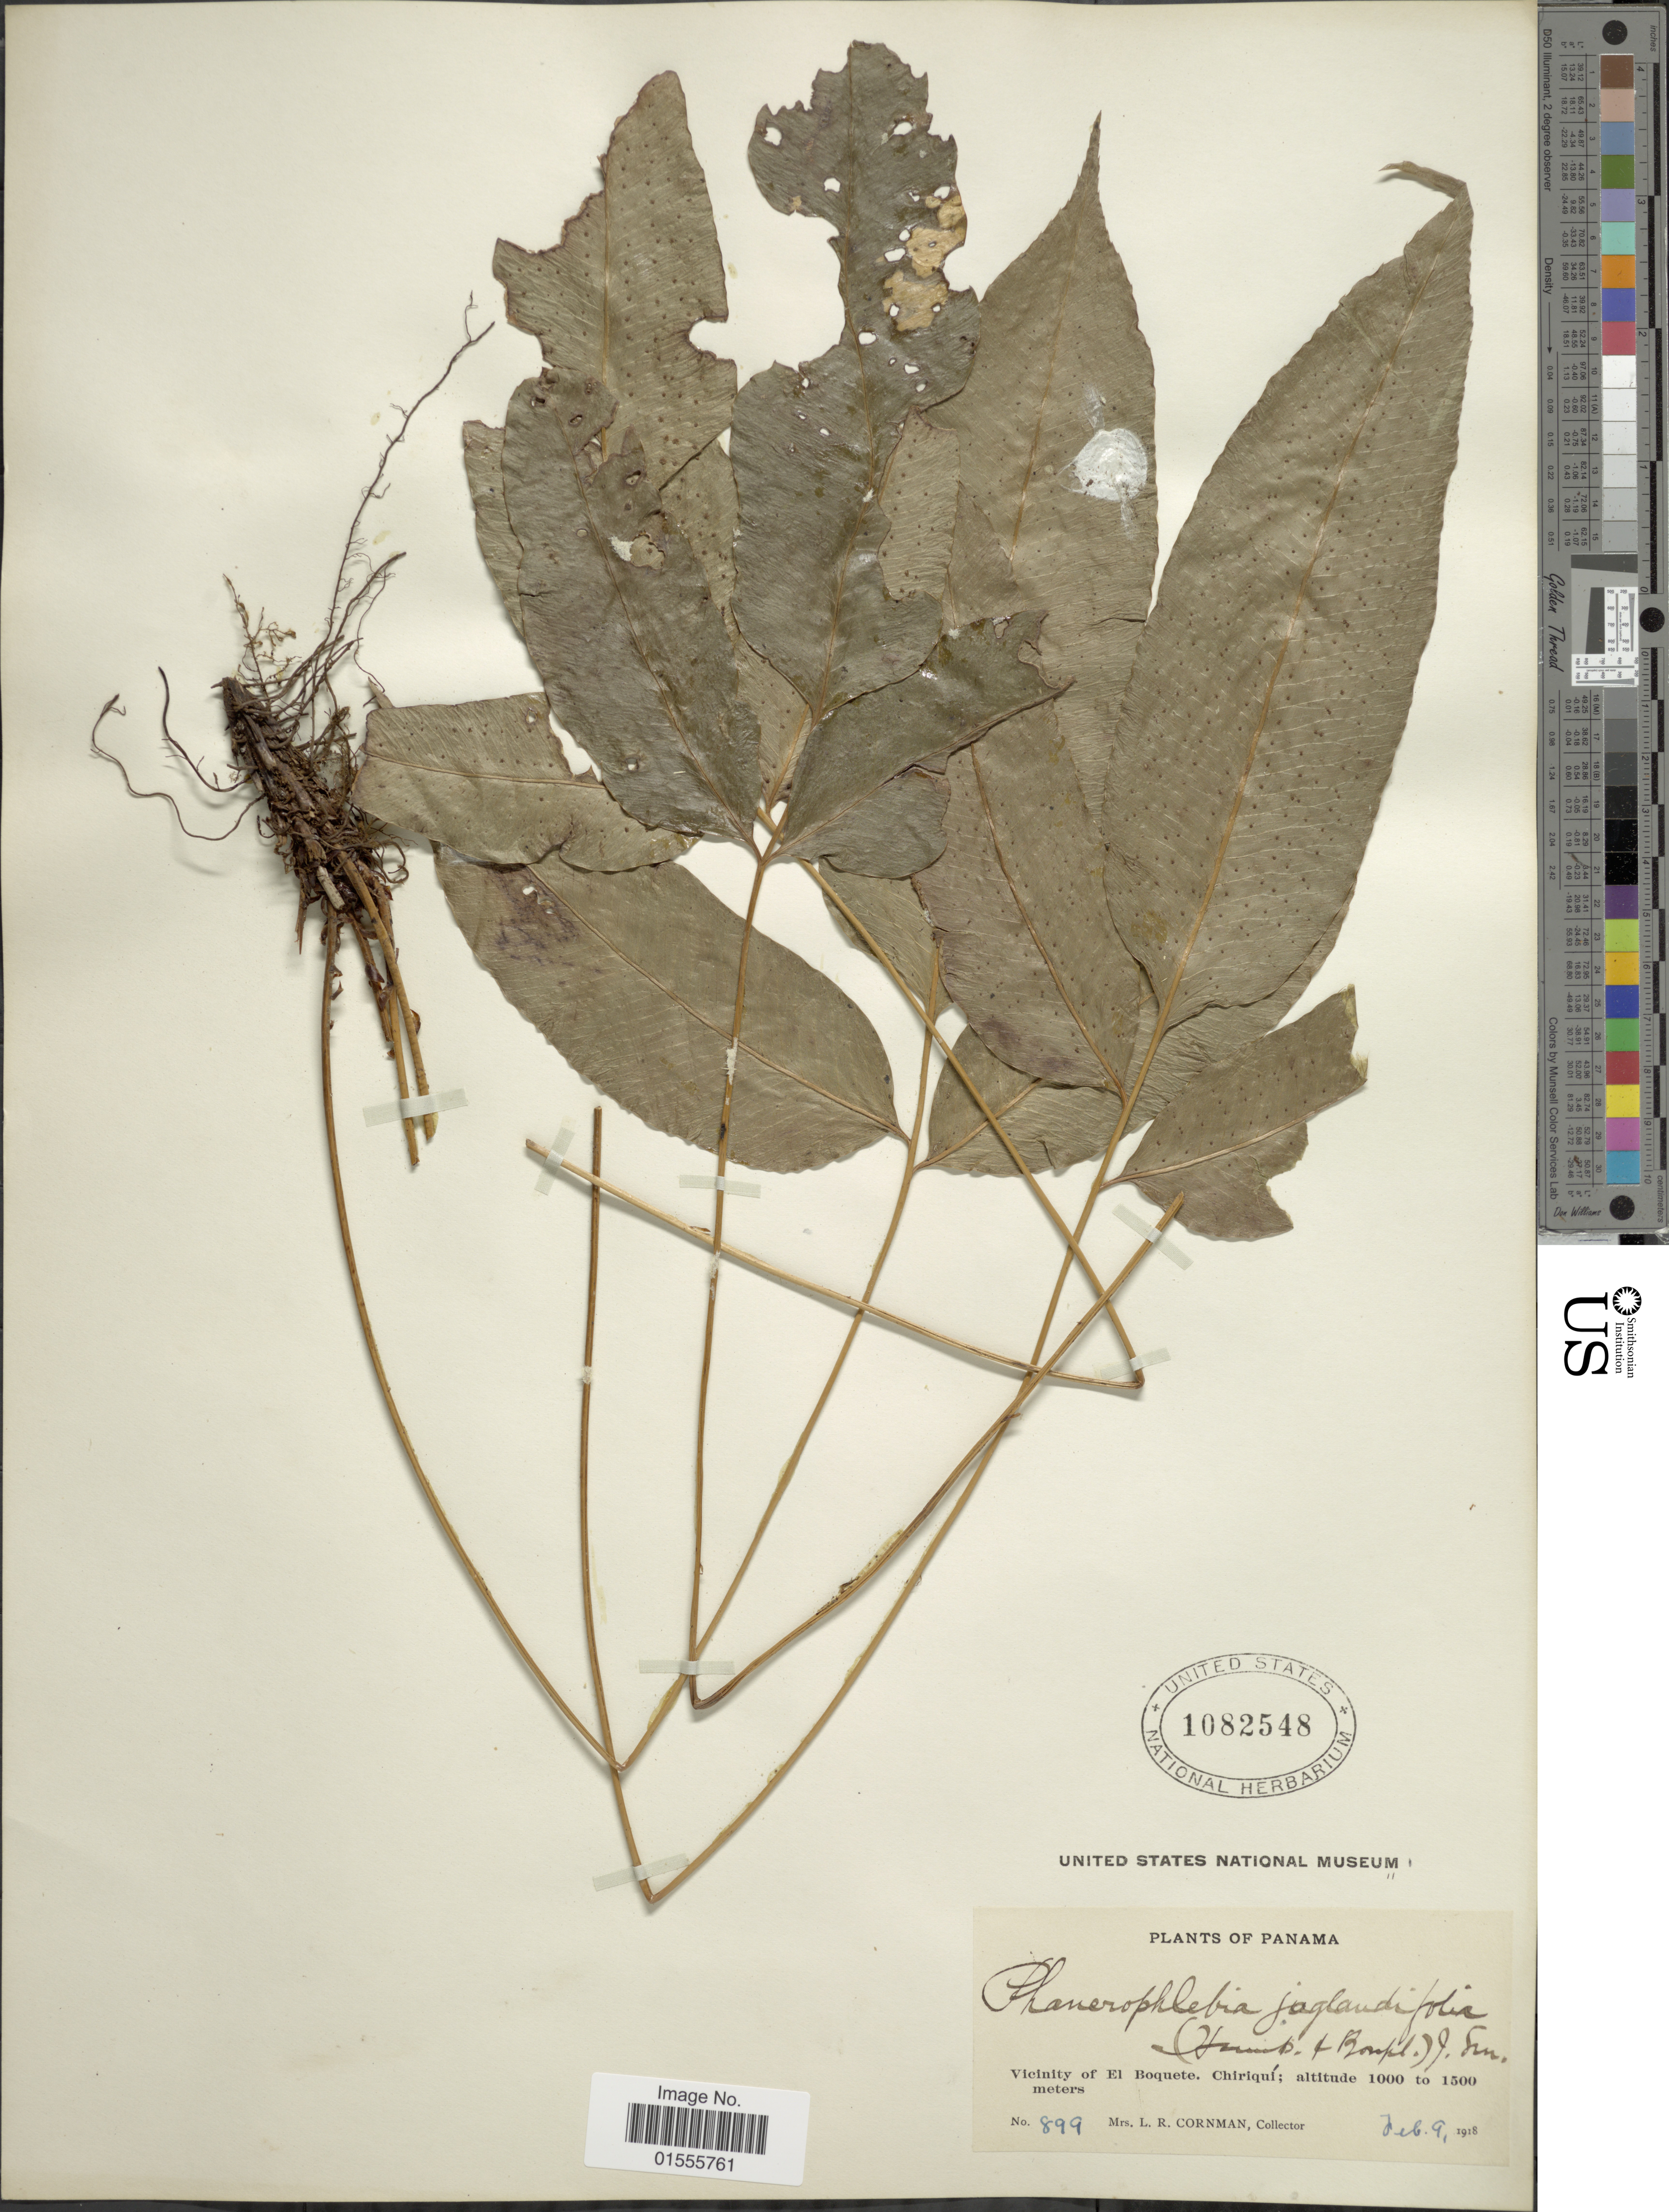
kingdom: Plantae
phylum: Tracheophyta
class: Polypodiopsida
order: Polypodiales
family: Dryopteridaceae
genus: Phanerophlebia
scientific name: Phanerophlebia juglandifolia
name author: (Willd.) J. Sm.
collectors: L. Cornman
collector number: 899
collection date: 1918-02-09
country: Panama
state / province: Chiriqui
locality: Vicinity of El Boquete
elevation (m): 1000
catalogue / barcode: US 1082548